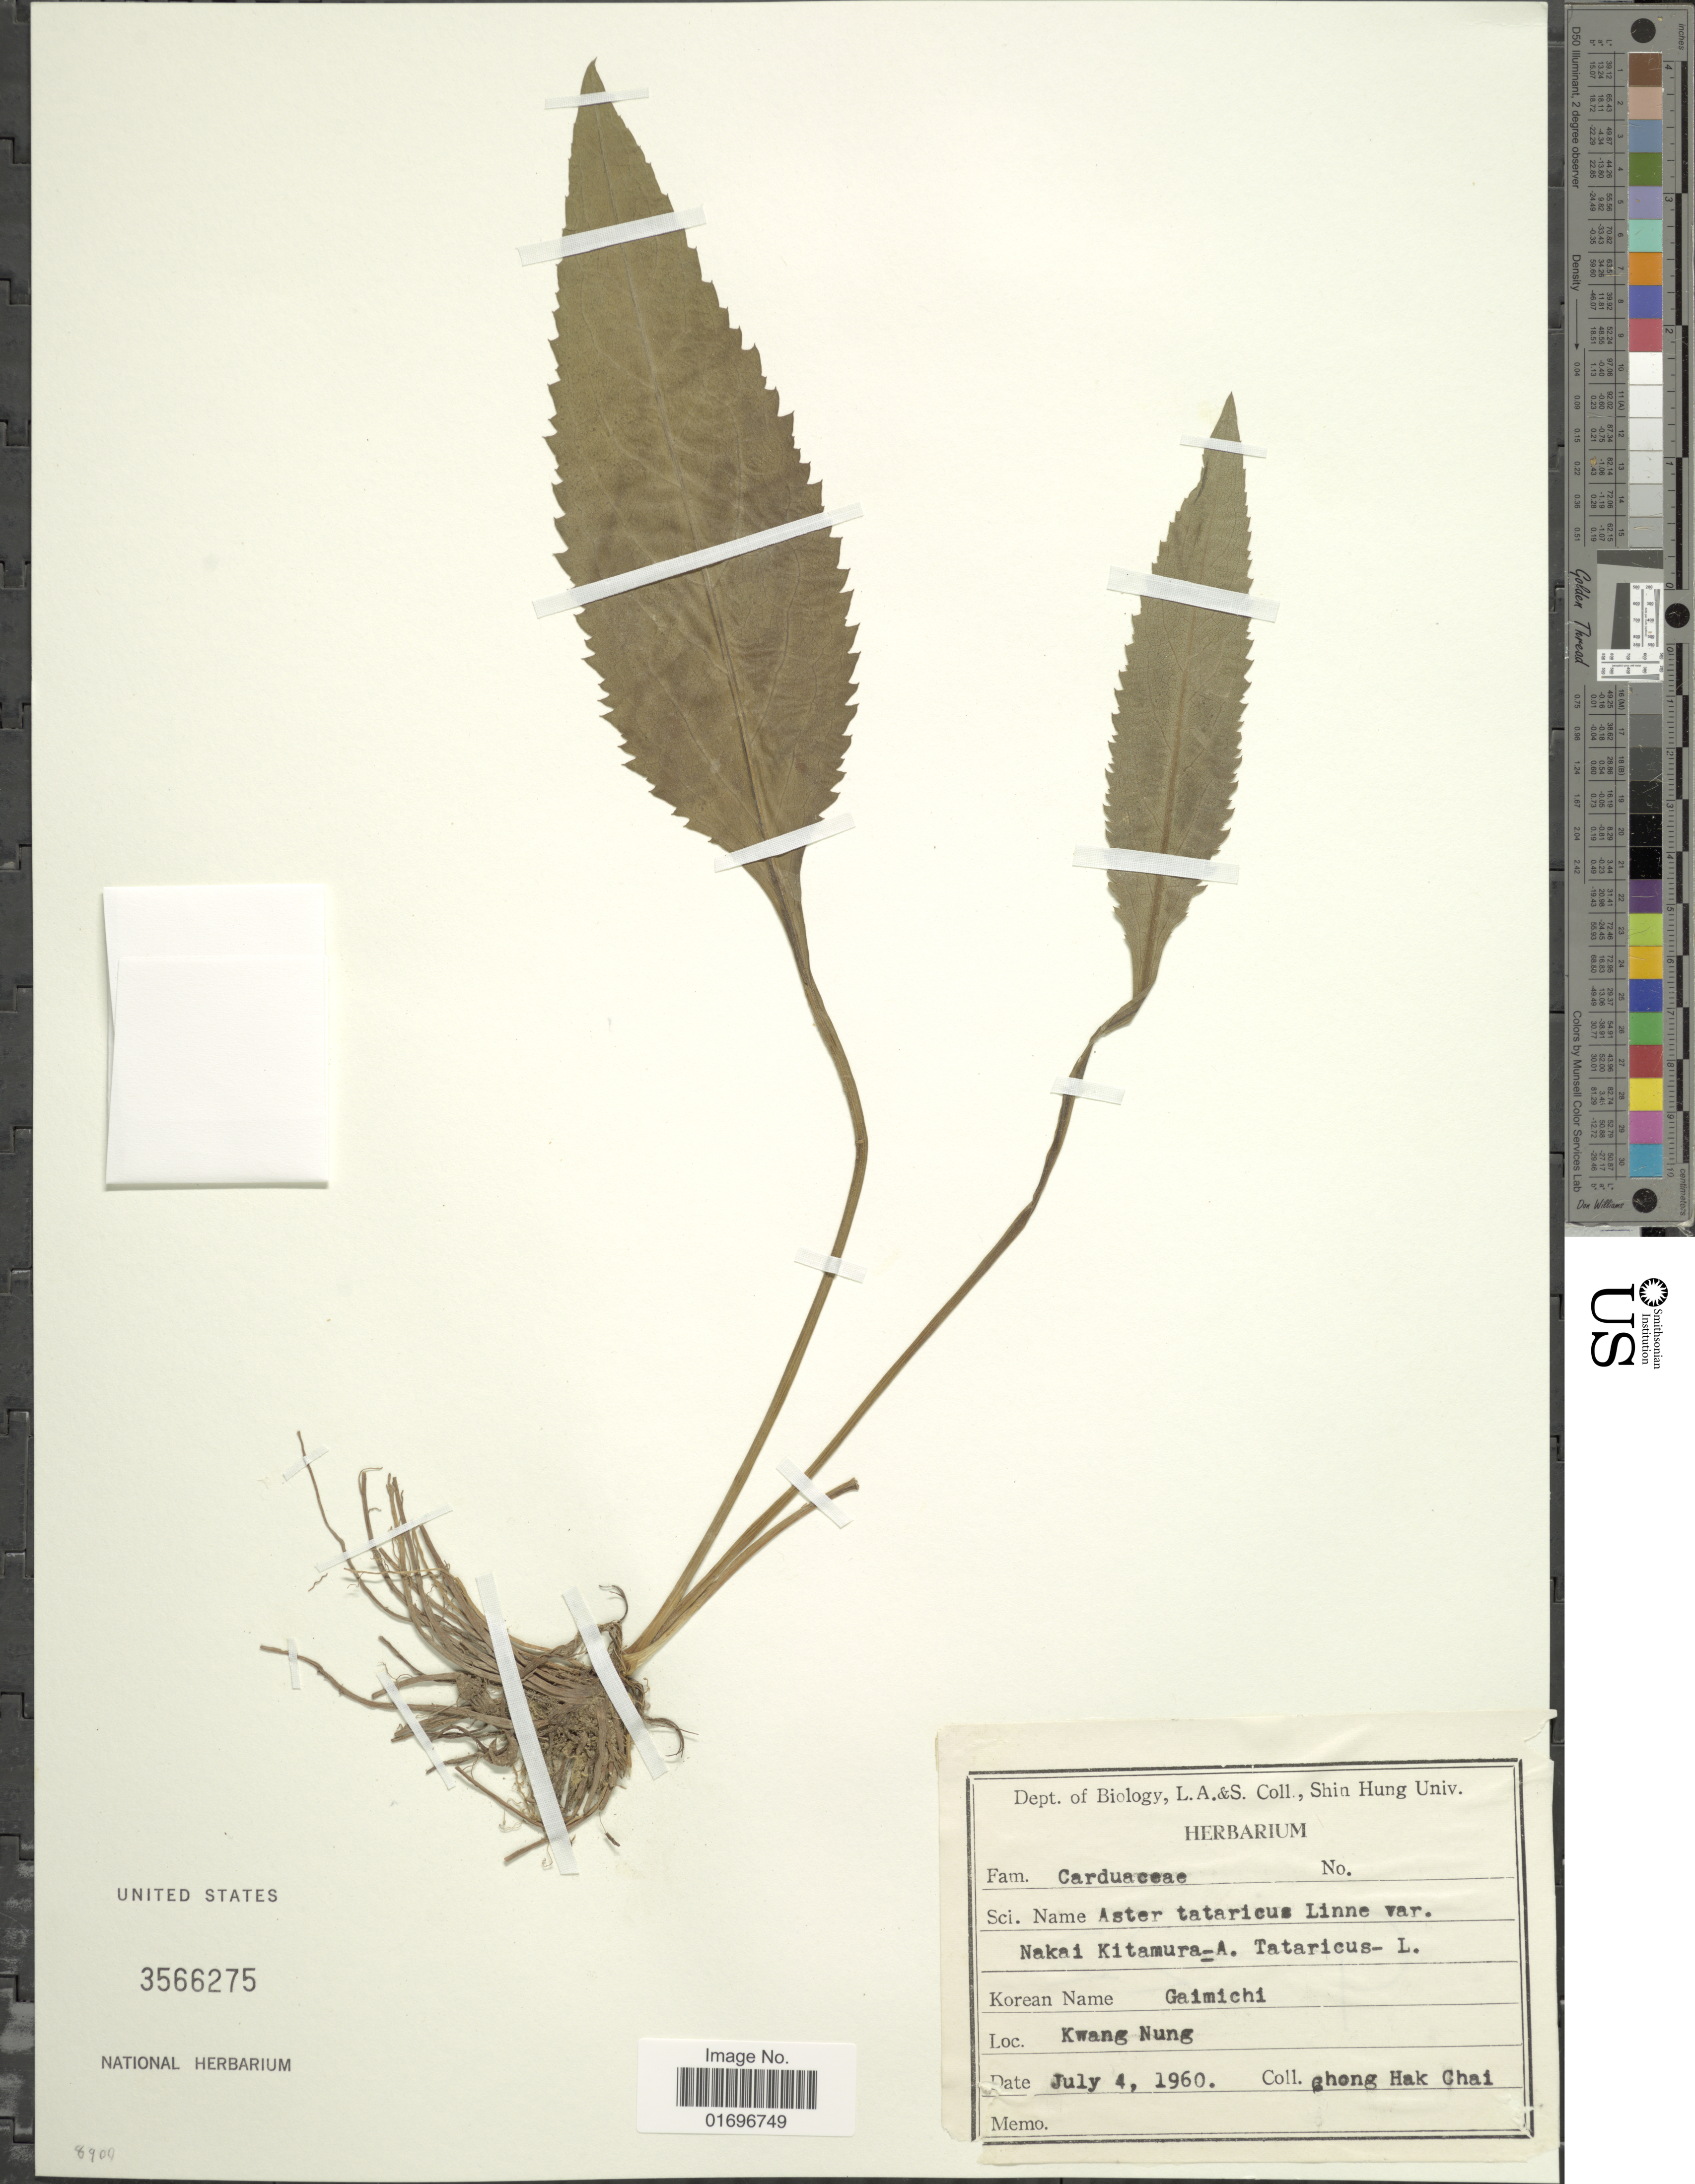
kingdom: Plantae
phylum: Tracheophyta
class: Magnoliopsida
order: Asterales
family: Asteraceae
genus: Aster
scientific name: Aster tataricus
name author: L. f.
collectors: C. Chai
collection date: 1960-07-04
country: South Korea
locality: Kwang Nung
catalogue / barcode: US 3566275